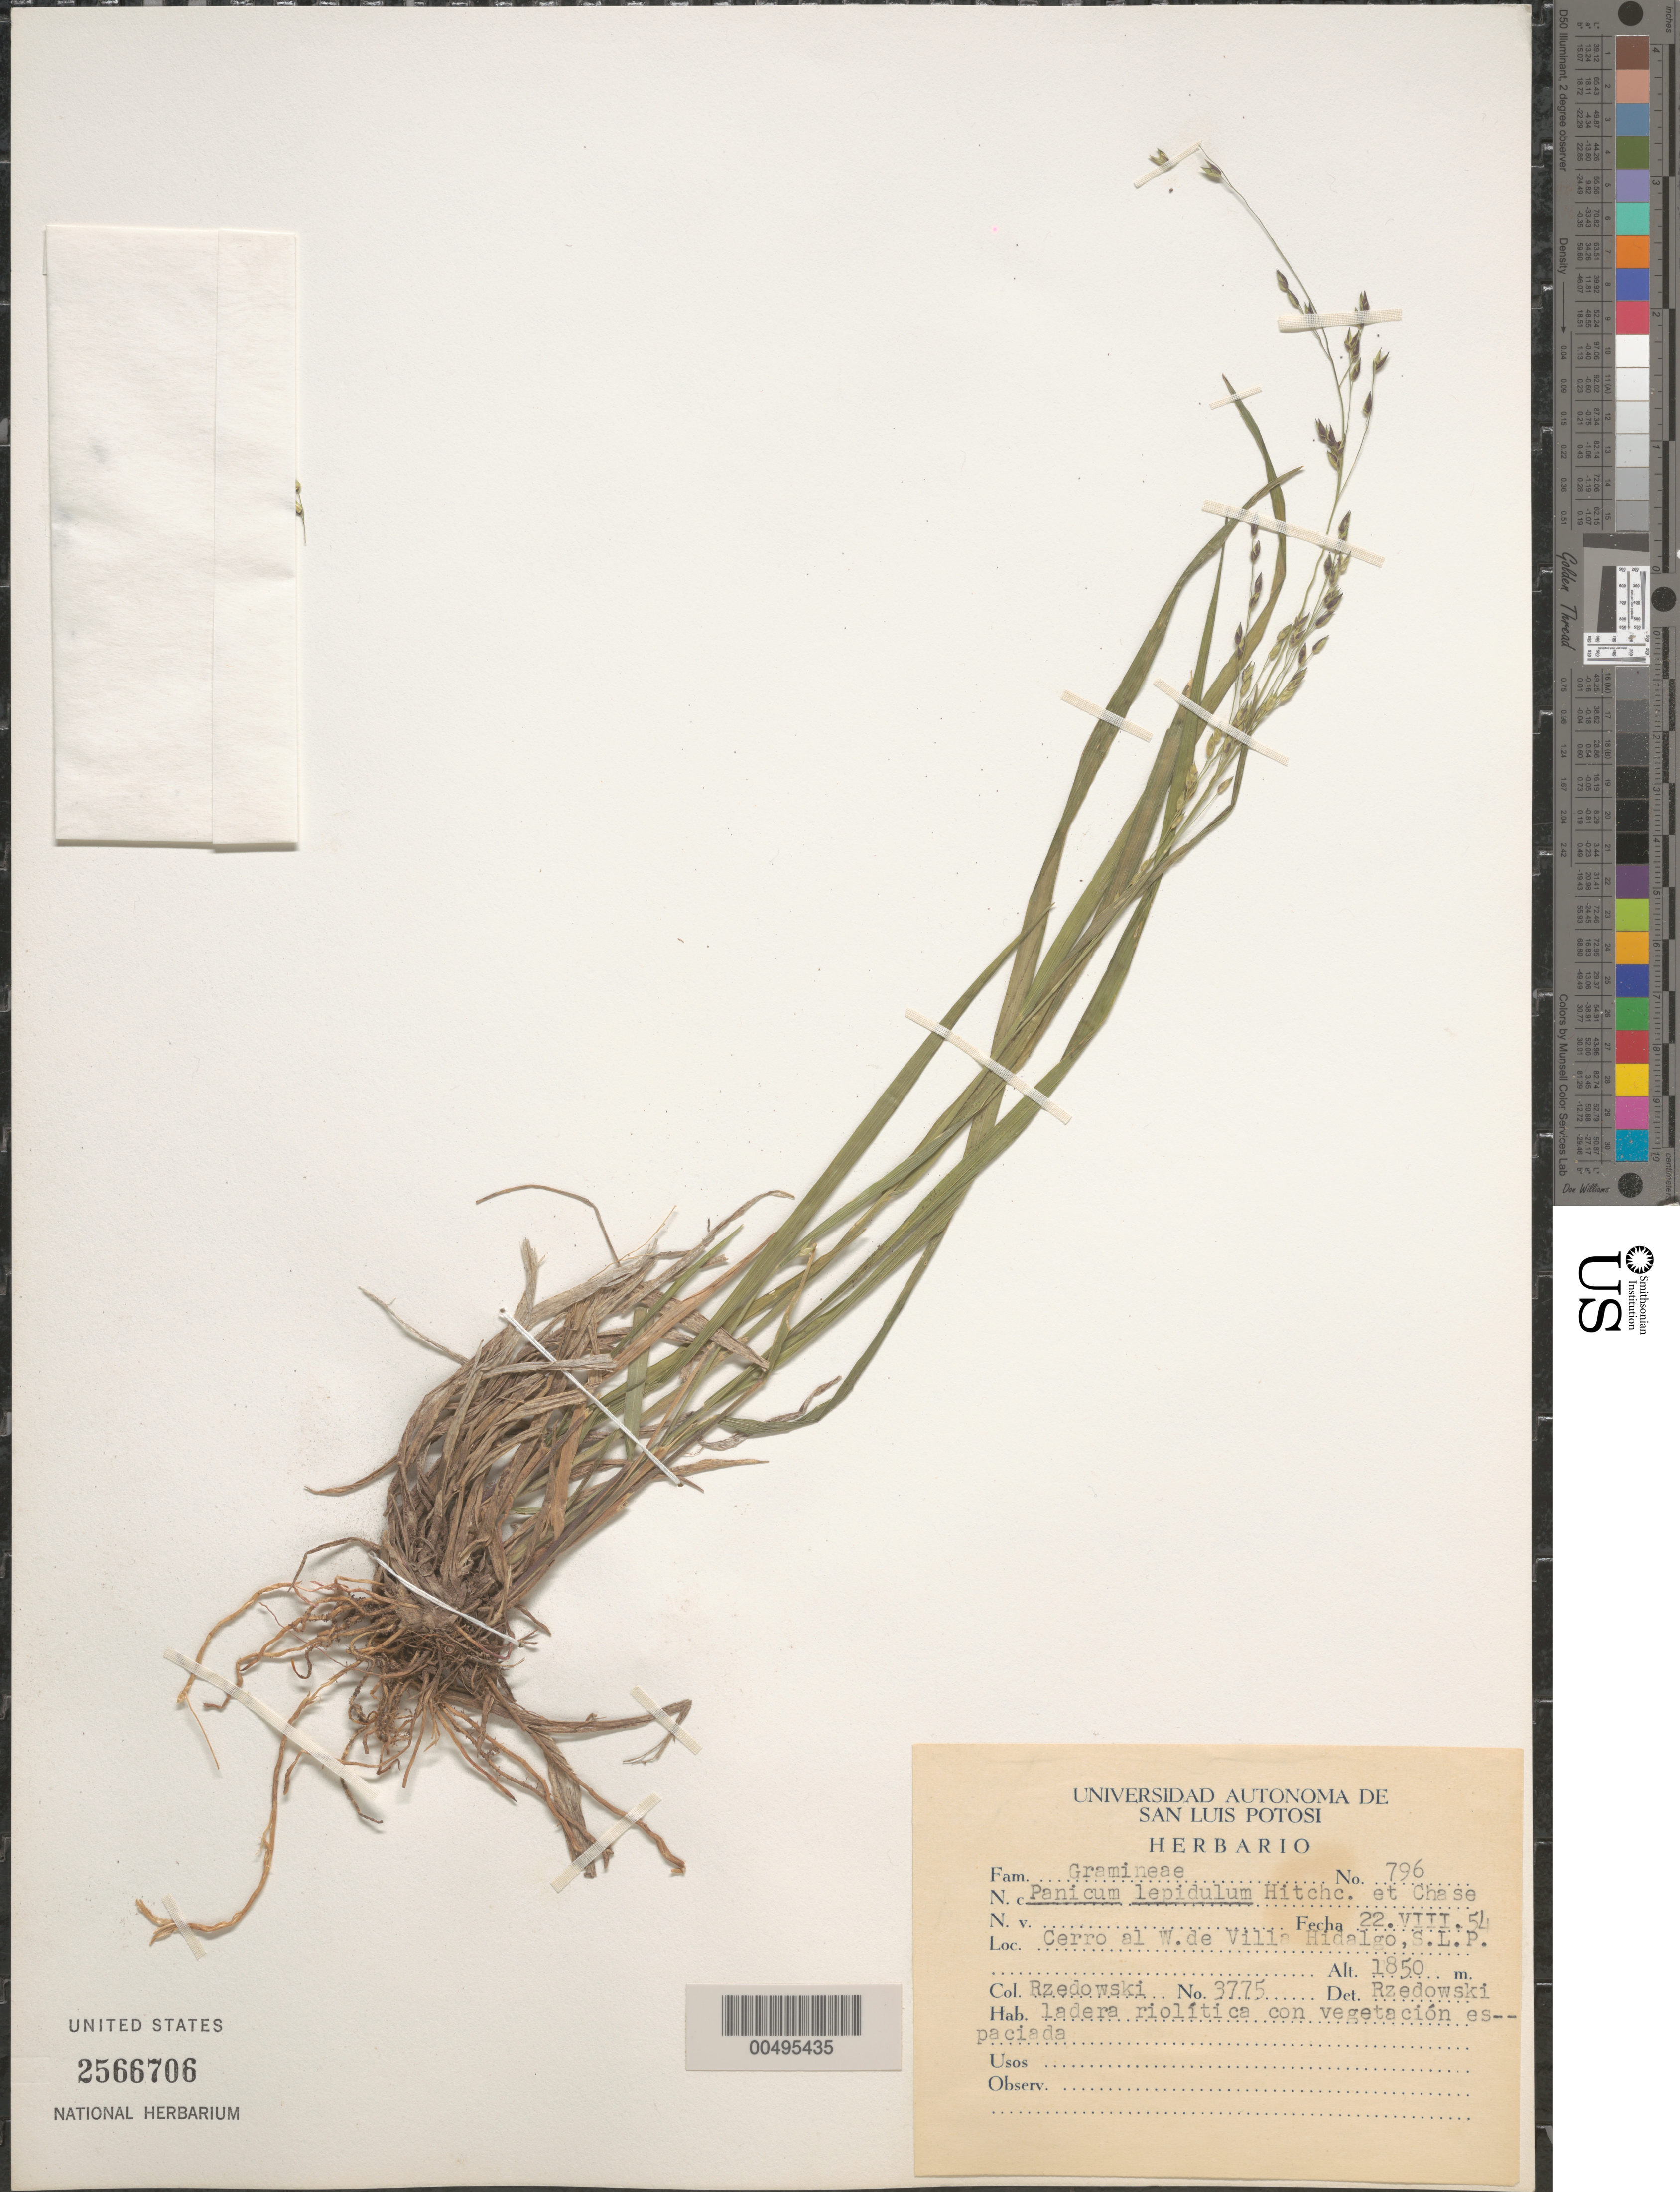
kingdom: Plantae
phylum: Tracheophyta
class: Liliopsida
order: Poales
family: Poaceae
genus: Panicum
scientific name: Panicum lepidulum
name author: Hitchc. & Chase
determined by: Rzedowski, J.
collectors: J. Rzedowski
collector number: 3775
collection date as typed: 22 Aug 1954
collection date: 1954-08-22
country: Mexico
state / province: San Luis Potosi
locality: Cerro al W de Villa Hidalgo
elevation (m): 1850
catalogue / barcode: US 2566706